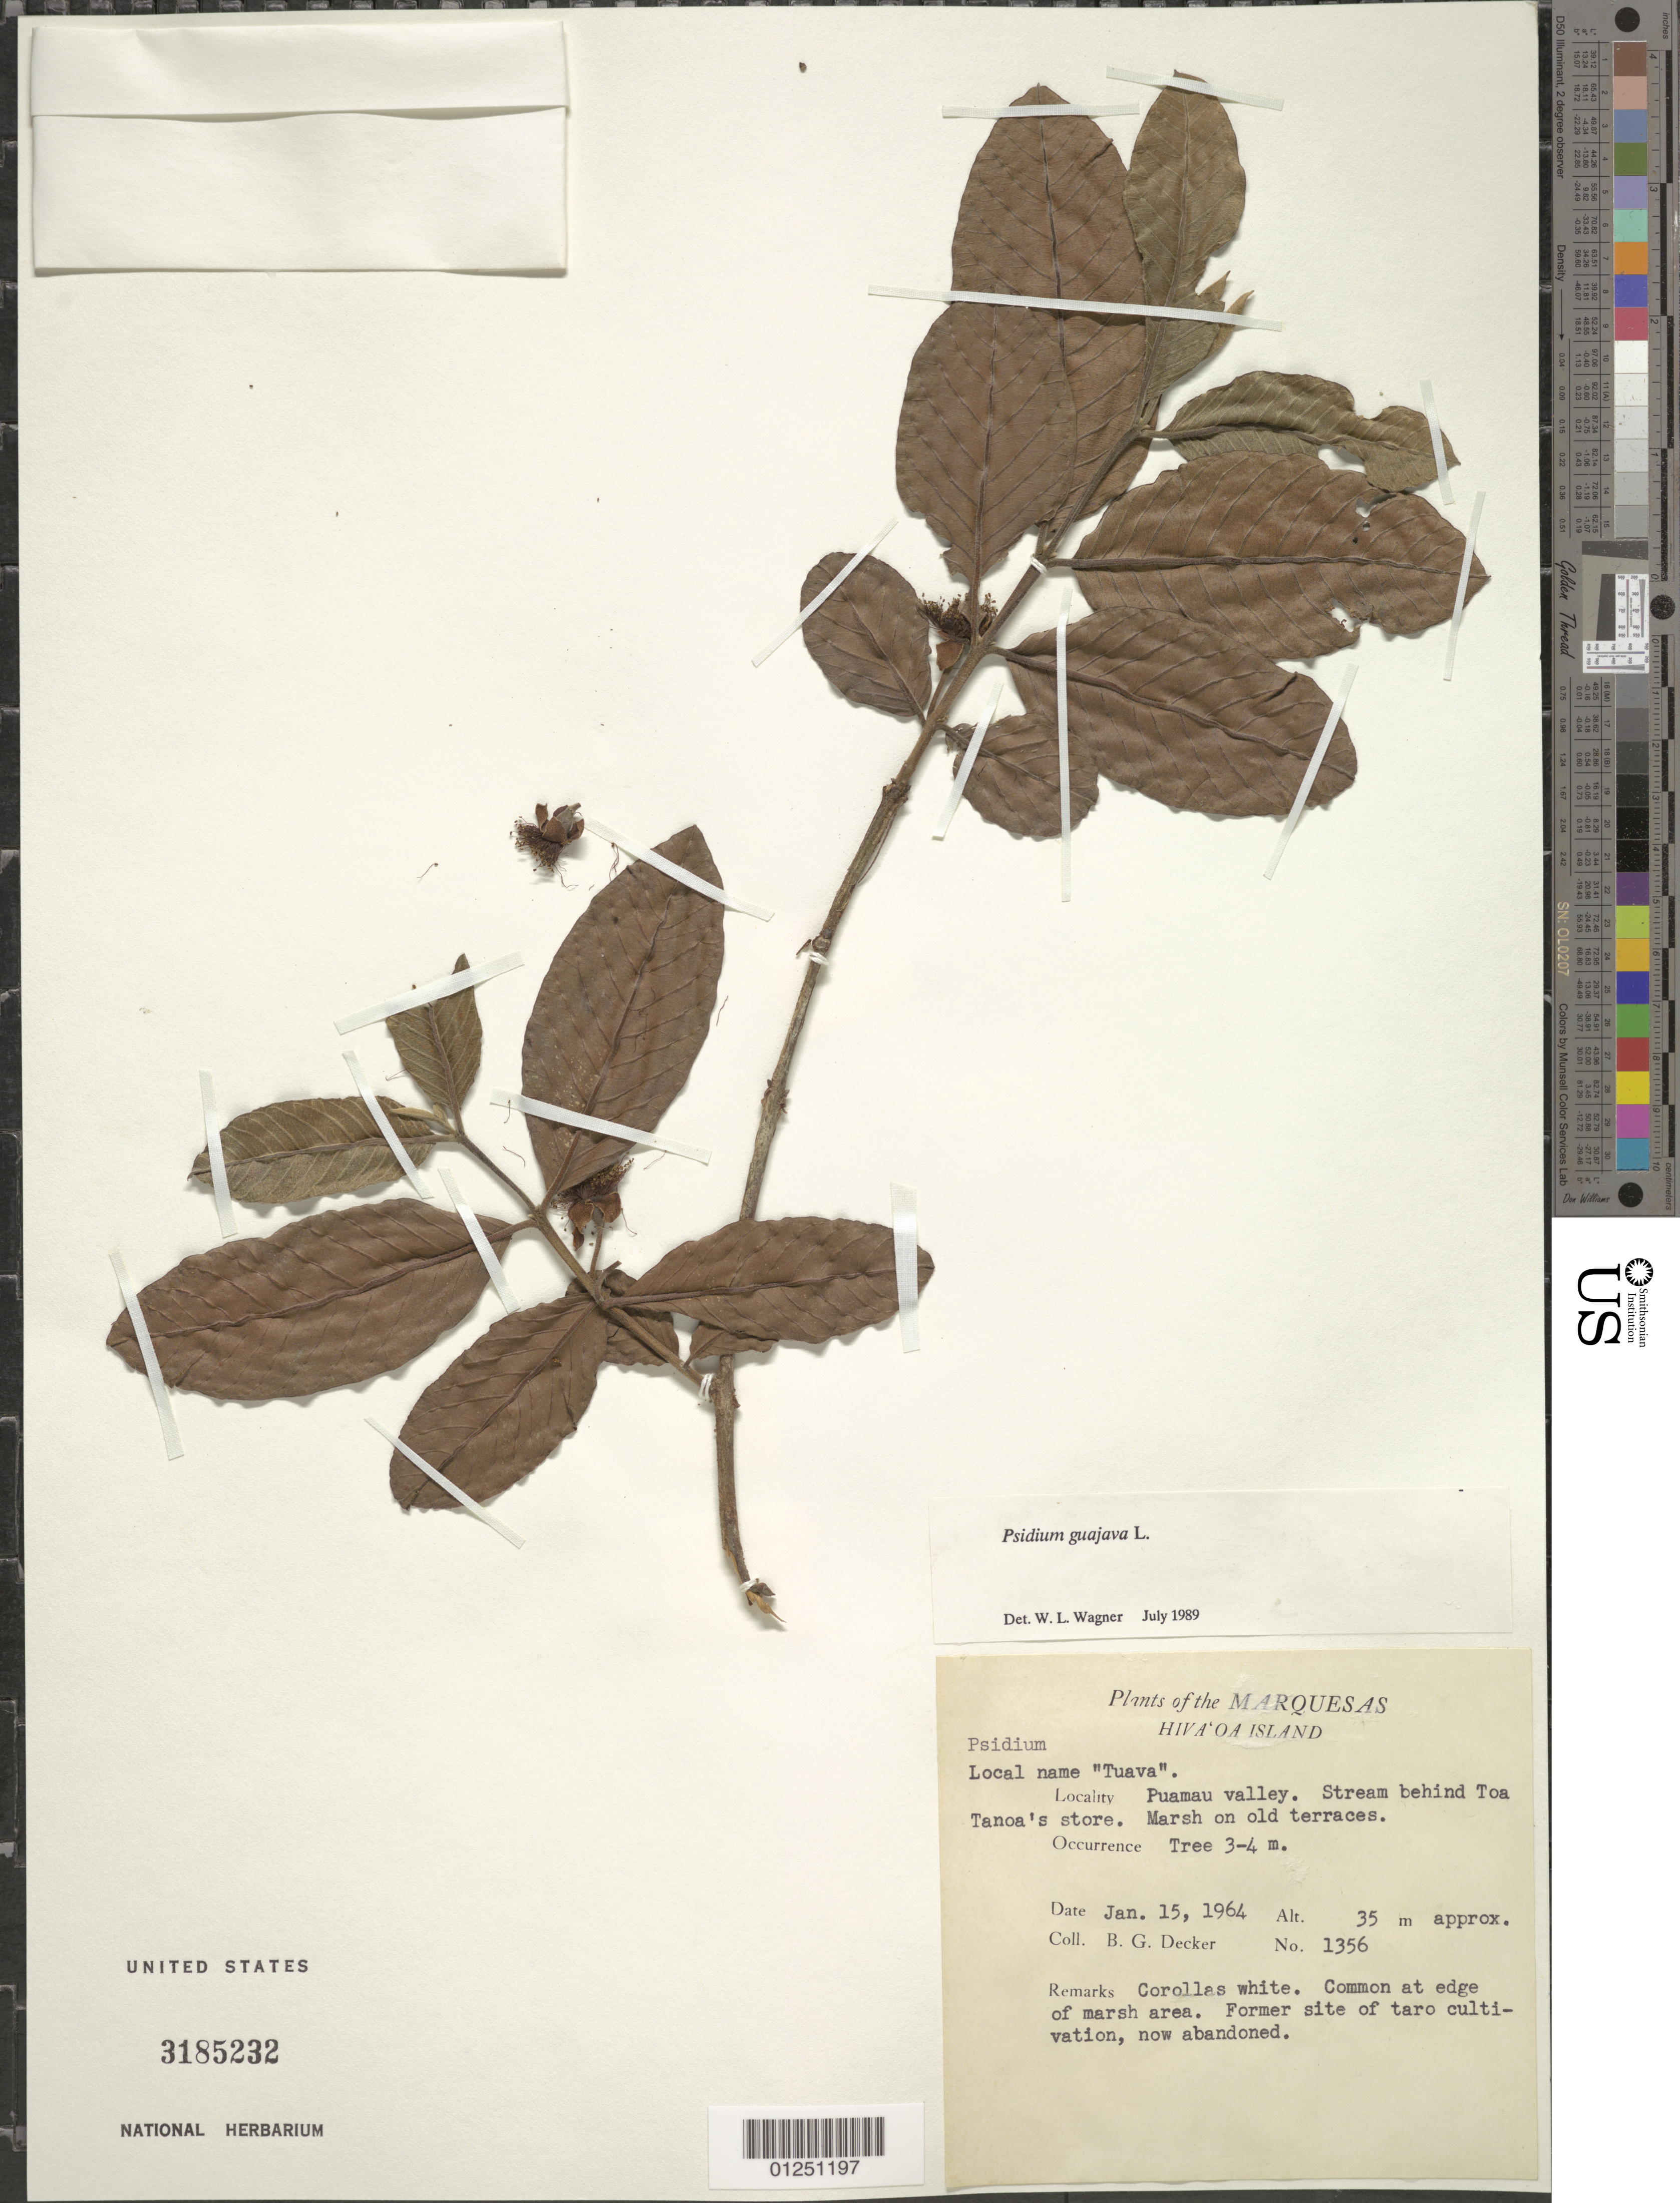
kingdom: Plantae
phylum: Tracheophyta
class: Magnoliopsida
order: Myrtales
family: Myrtaceae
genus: Psidium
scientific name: Psidium guajava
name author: L.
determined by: Wagner, W. L., (BOT), Smithsonian Institution - National Museum of Natural History (UNITED STATES)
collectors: B. G. Decker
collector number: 1356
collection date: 1964-01-15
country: French Polynesia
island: Hiva Oa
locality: Puamau Valley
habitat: Marsh on old terraces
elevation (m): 300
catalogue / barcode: US 3185232